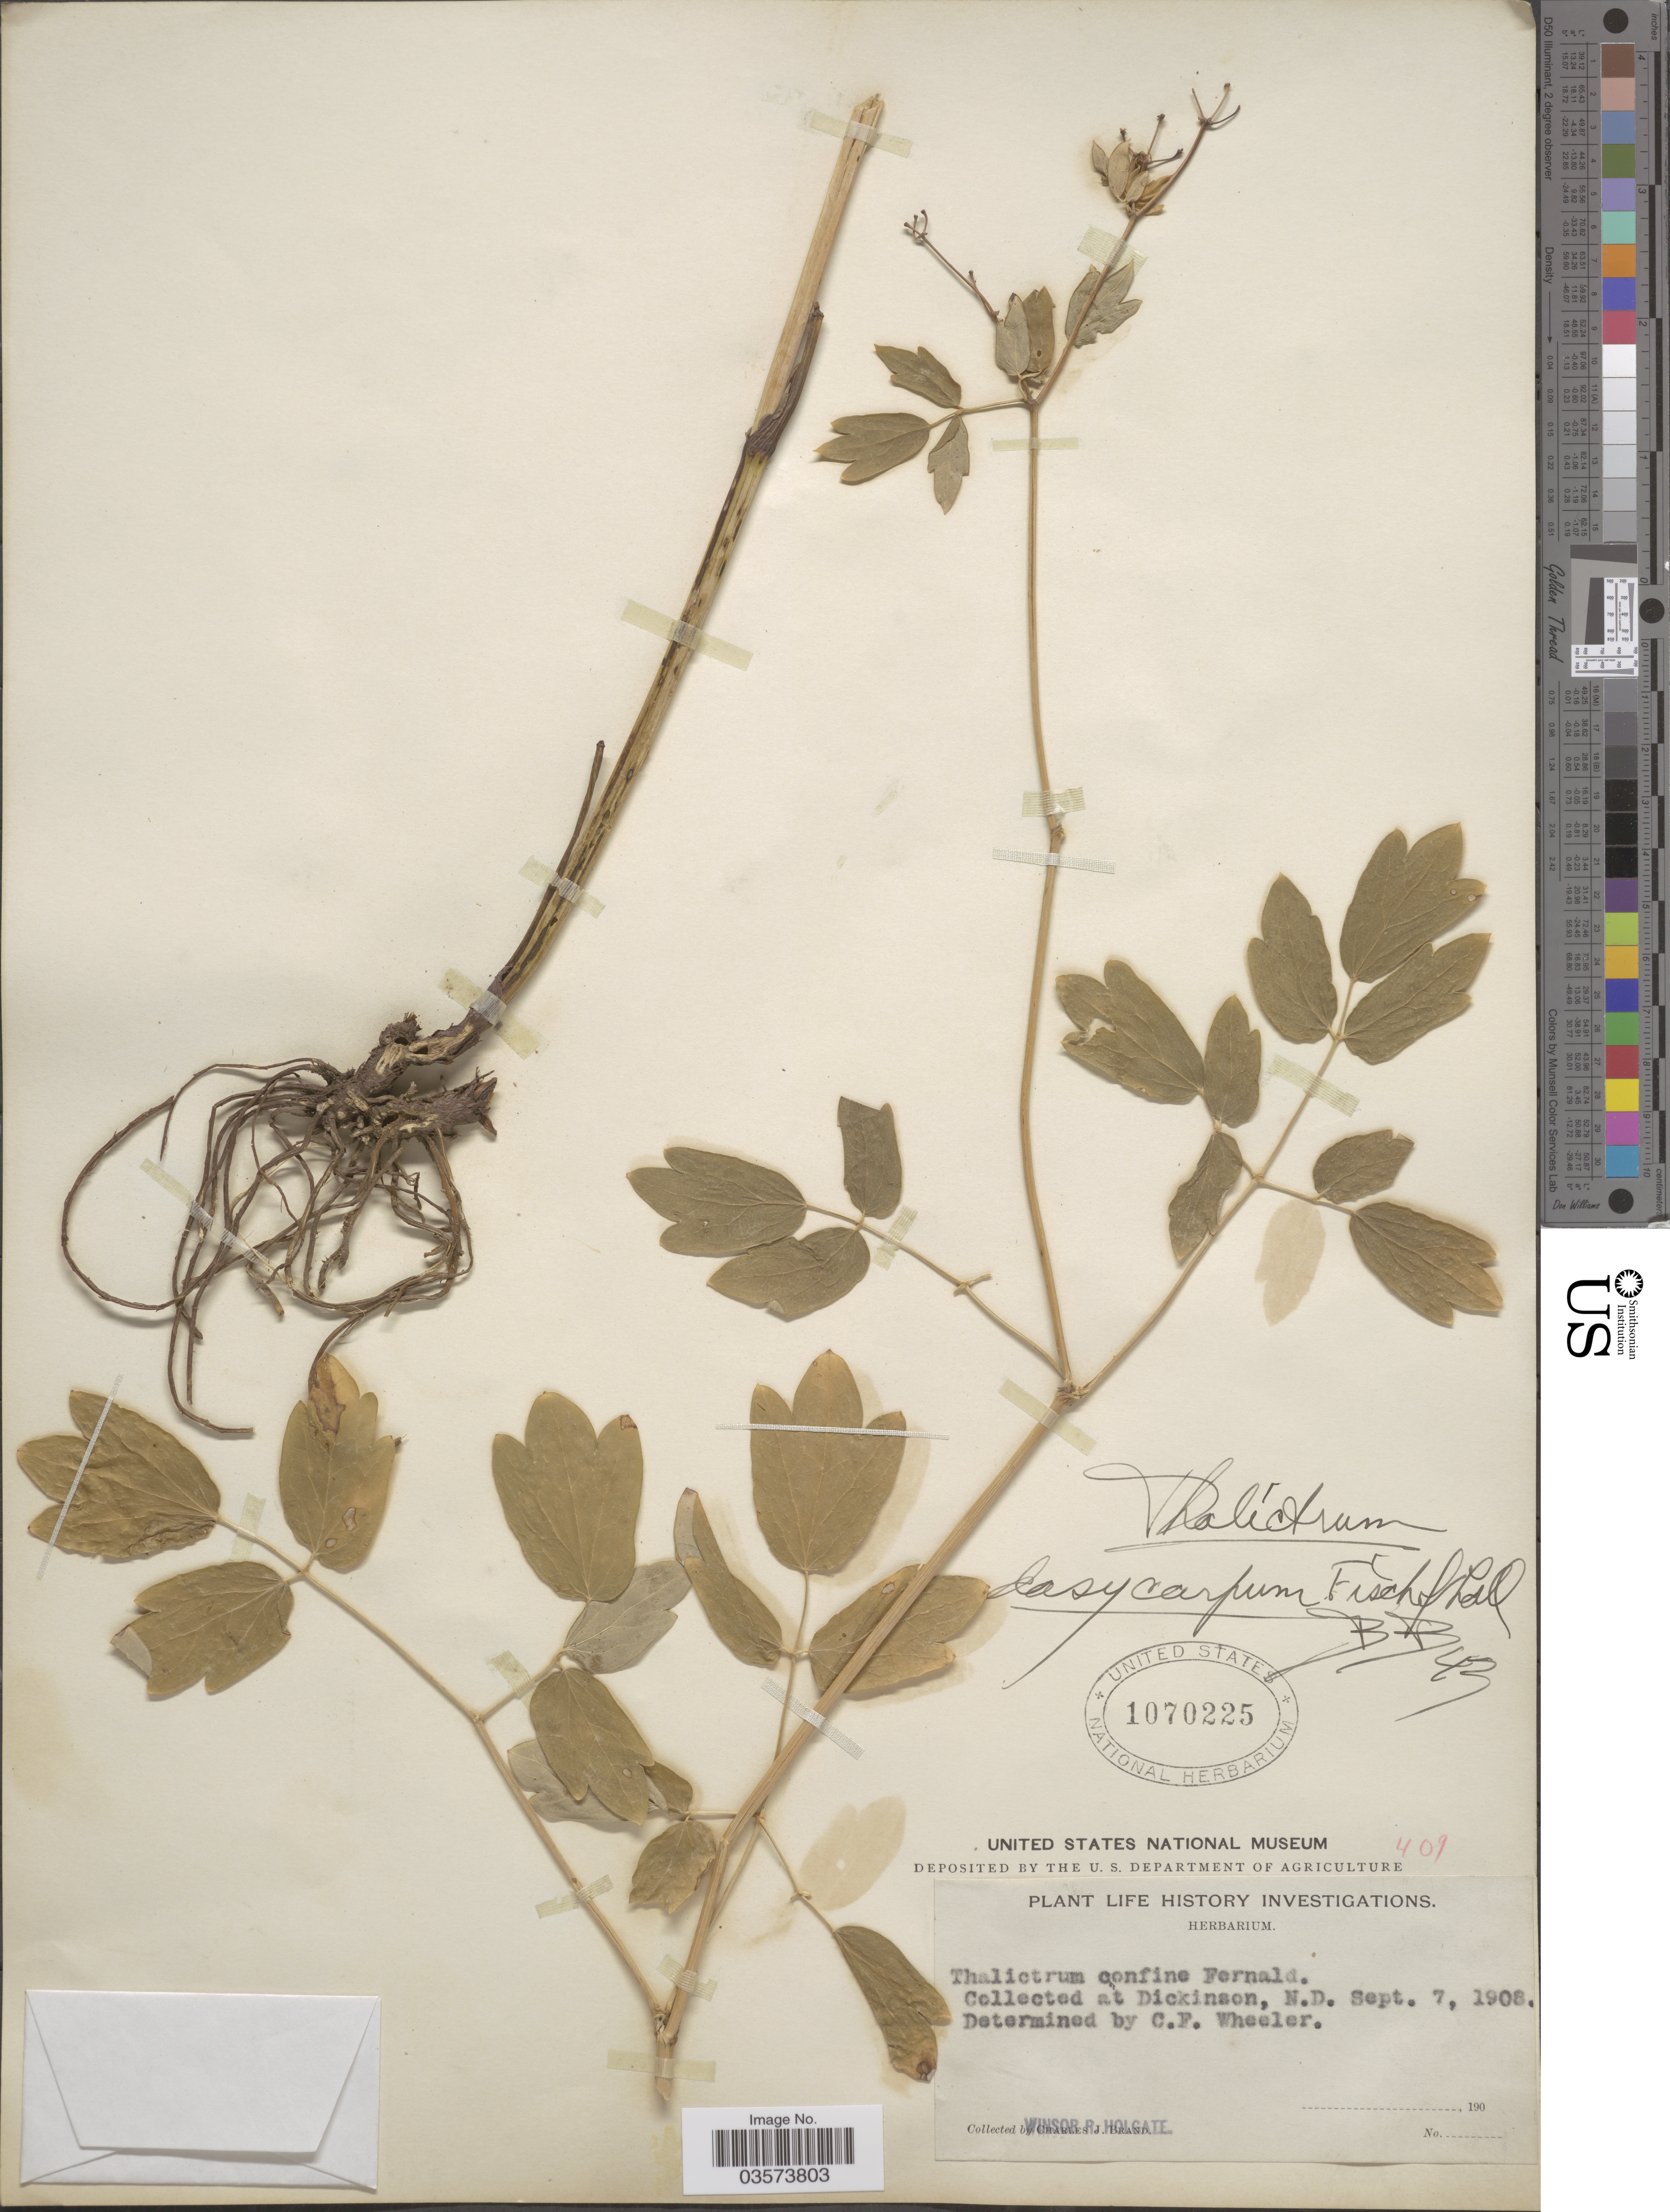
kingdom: Plantae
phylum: Tracheophyta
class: Magnoliopsida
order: Ranunculales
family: Ranunculaceae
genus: Thalictrum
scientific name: Thalictrum dasycarpum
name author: Fisch. & Avé-Lall.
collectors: W. Holgate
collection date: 1908-09-07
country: United States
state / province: North Dakota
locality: Dickinson.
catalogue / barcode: US 1070225